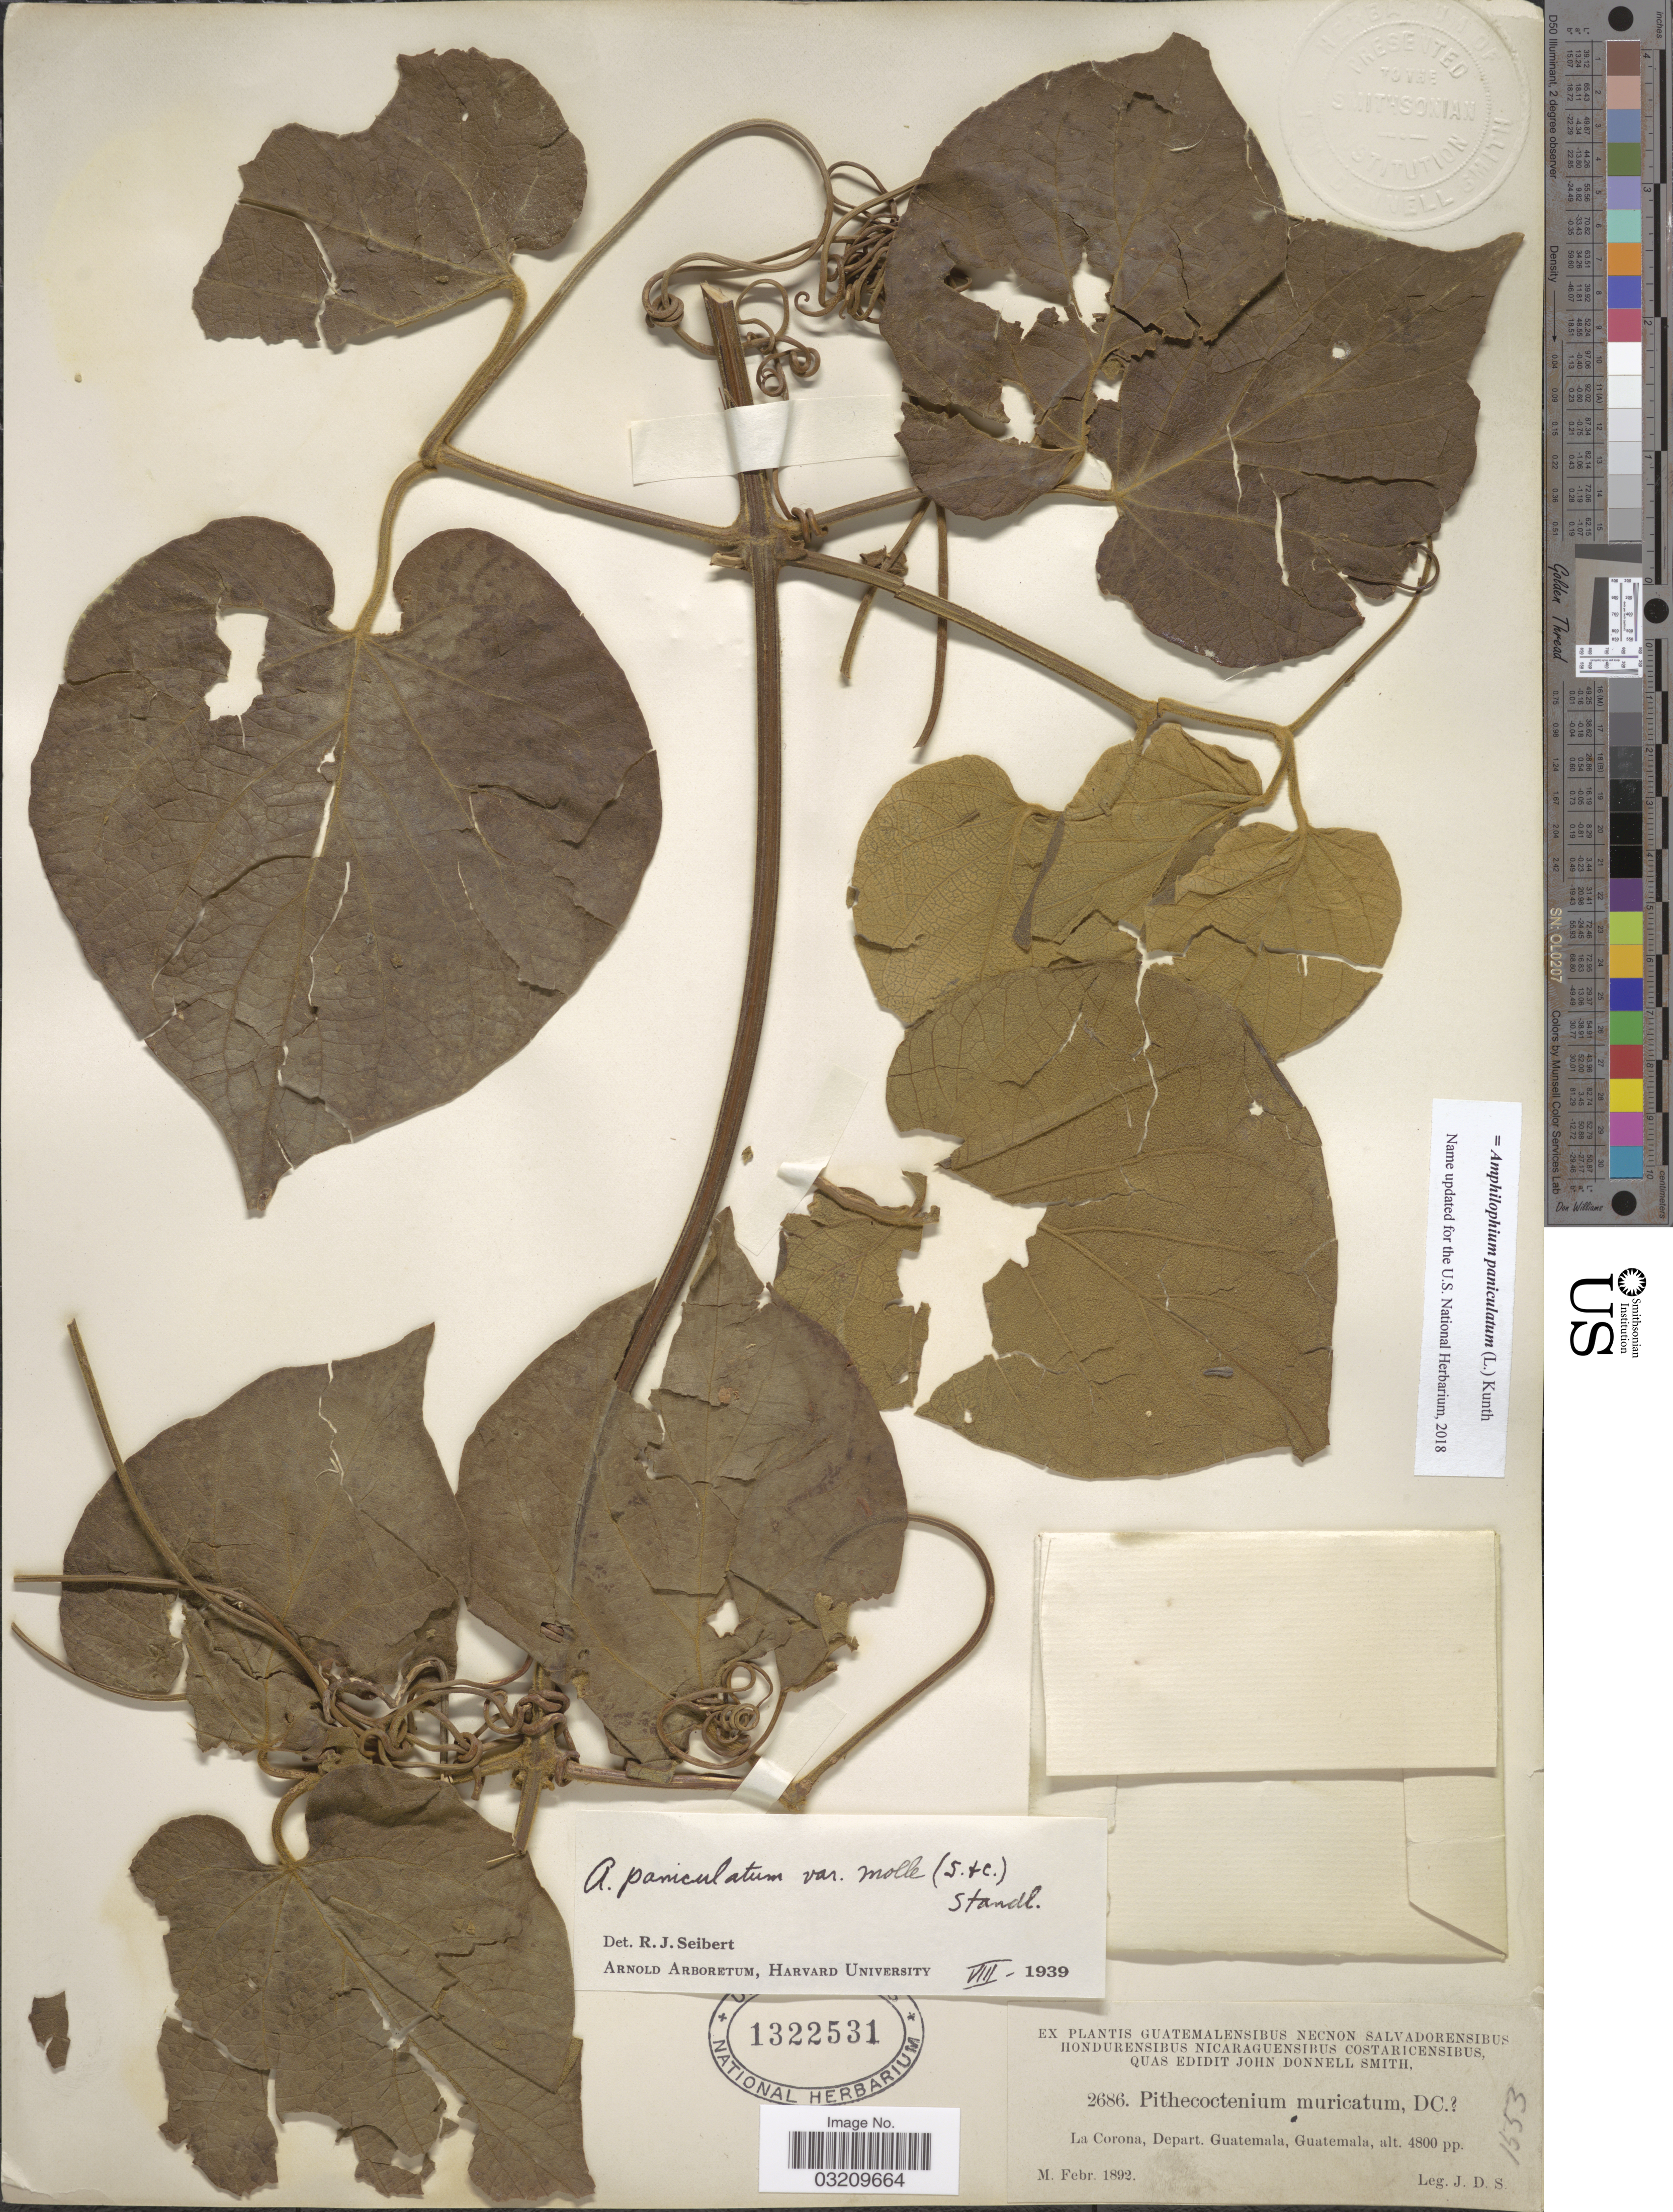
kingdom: Plantae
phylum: Tracheophyta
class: Magnoliopsida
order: Lamiales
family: Bignoniaceae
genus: Amphilophium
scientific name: Amphilophium paniculatum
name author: (L.) Kunth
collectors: J. Donnell Smith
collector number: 2686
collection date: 1892-02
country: Guatemala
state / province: Guatemala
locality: La Corona, Depart. Guatemala.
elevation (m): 1463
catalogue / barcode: US 1322531